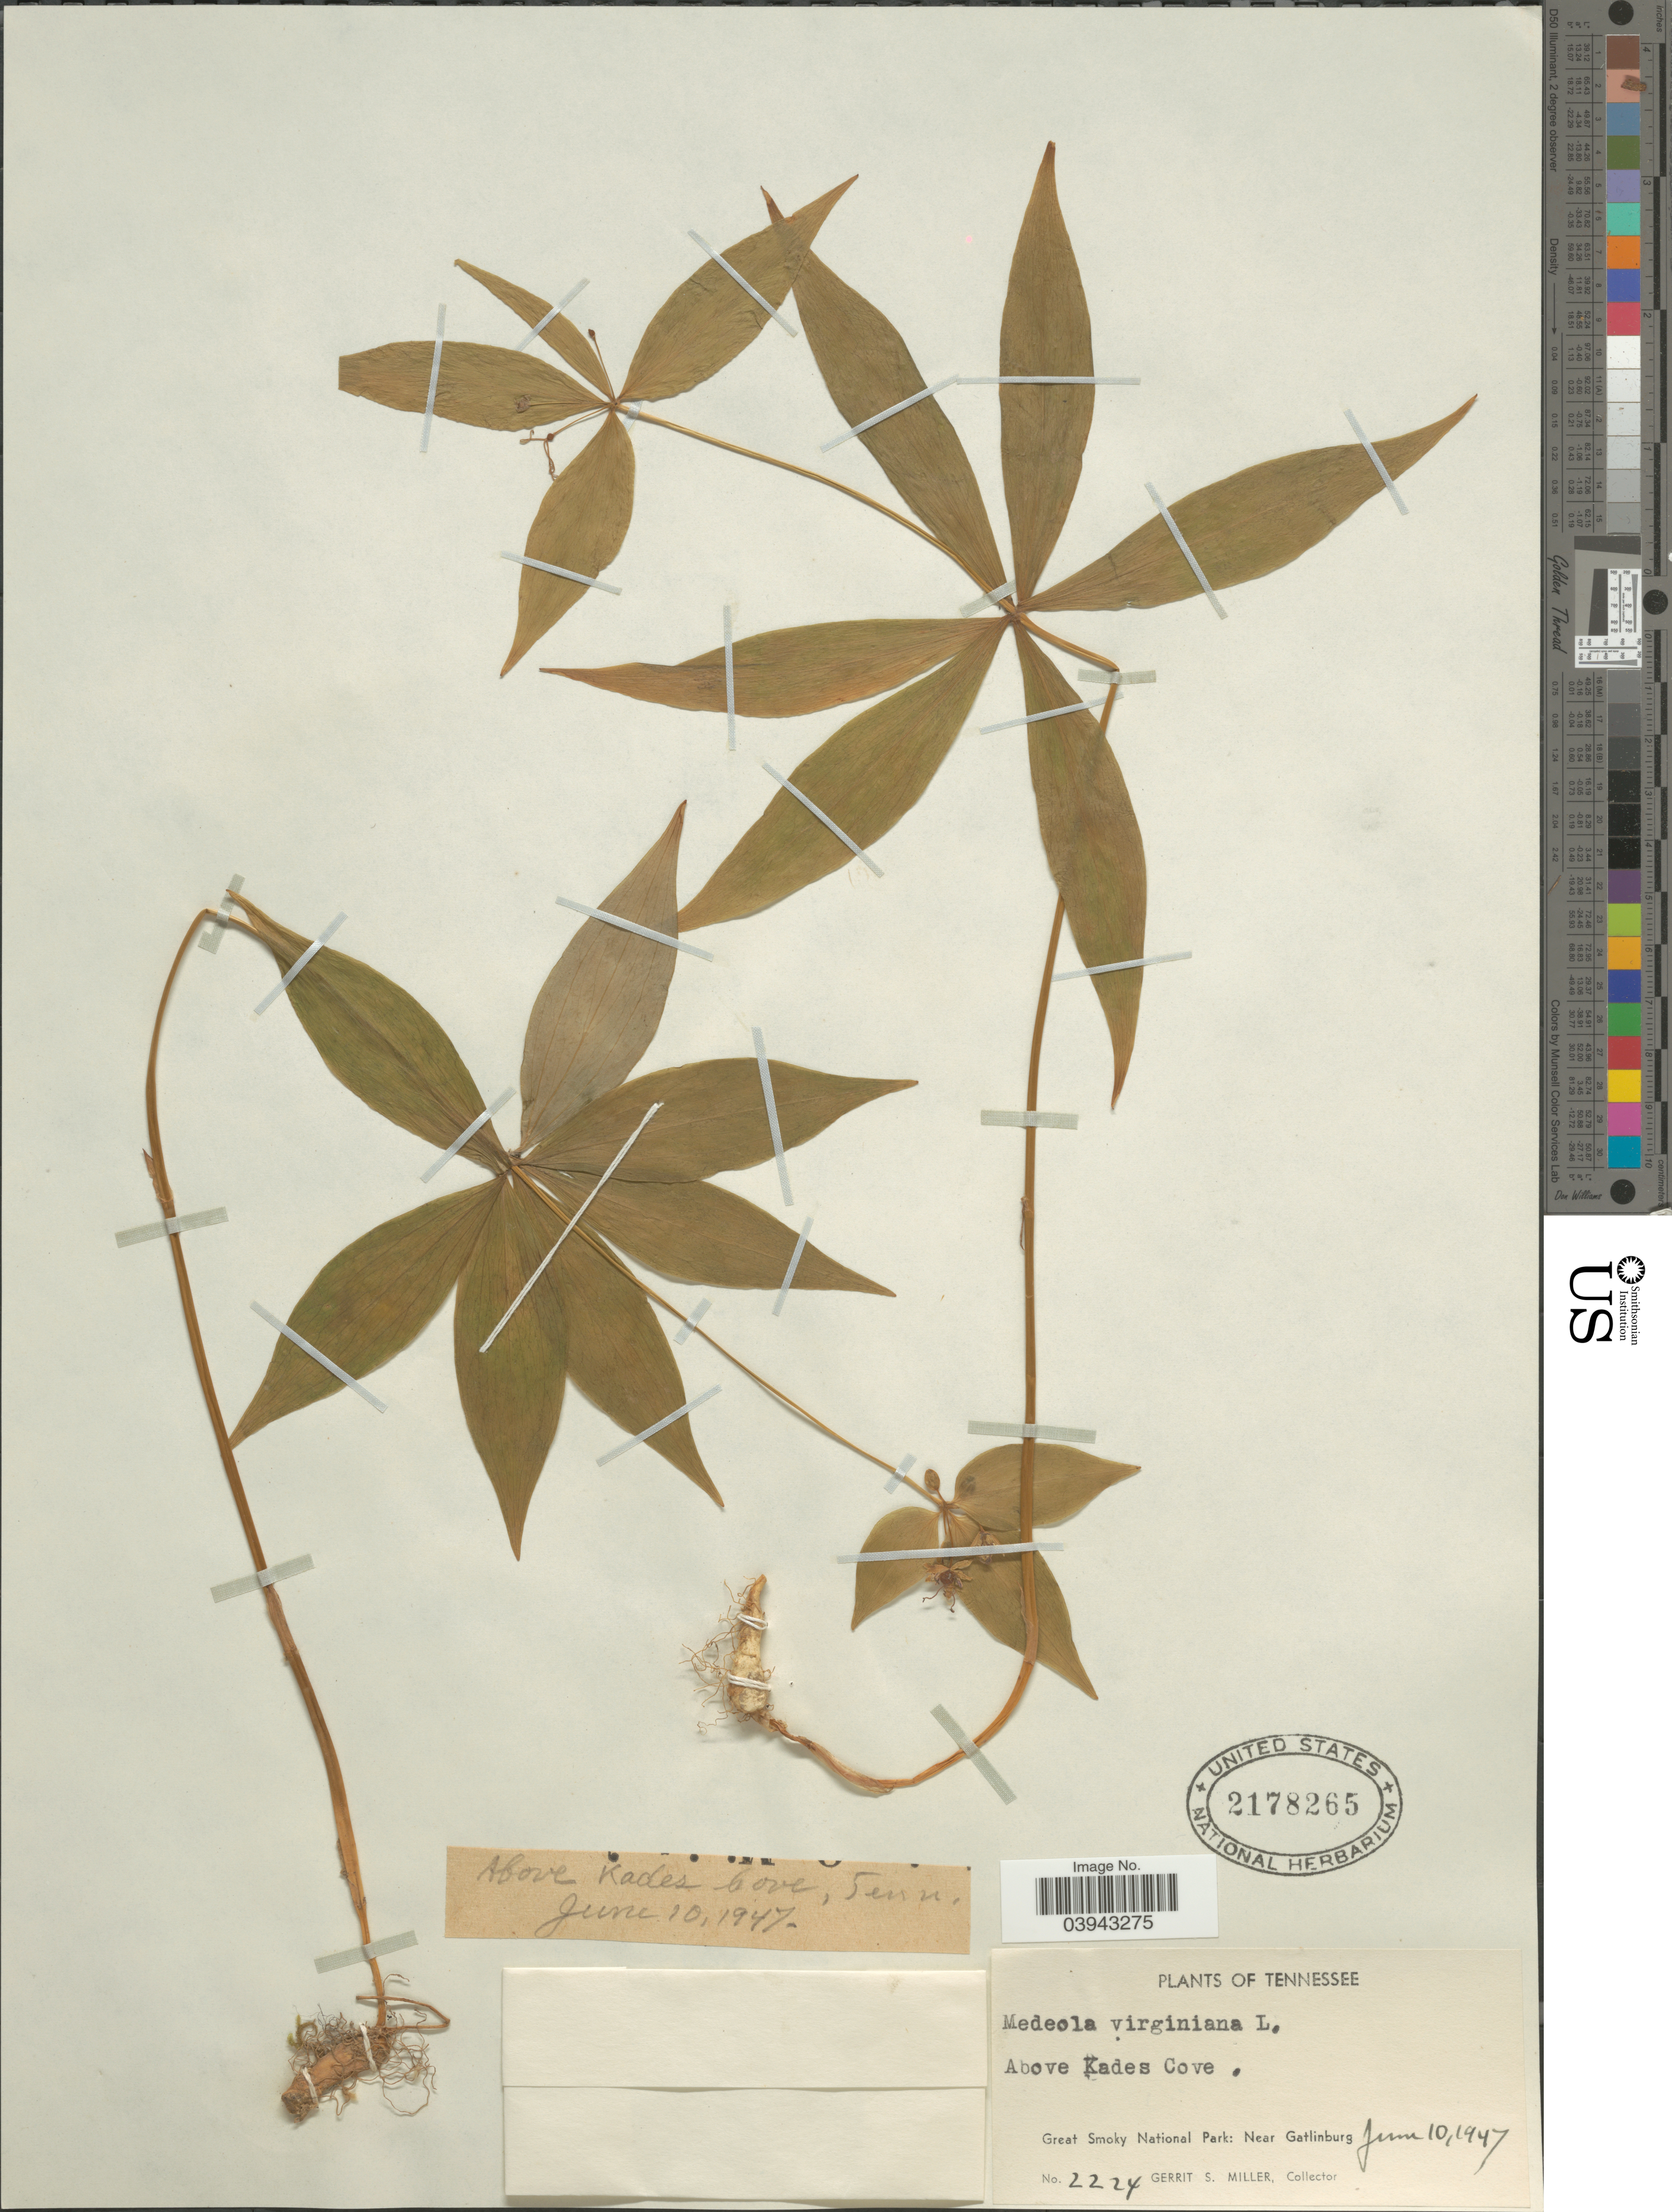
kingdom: Plantae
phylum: Tracheophyta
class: Liliopsida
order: Liliales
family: Liliaceae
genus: Medeola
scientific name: Medeola virginiana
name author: (L.) Desf.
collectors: G. S. Miller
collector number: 2224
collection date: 1947-06-10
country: United States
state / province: Tennessee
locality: Above Kades Cove. Great Smoky National Park: Near Gatlinburg.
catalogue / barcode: US 2178265